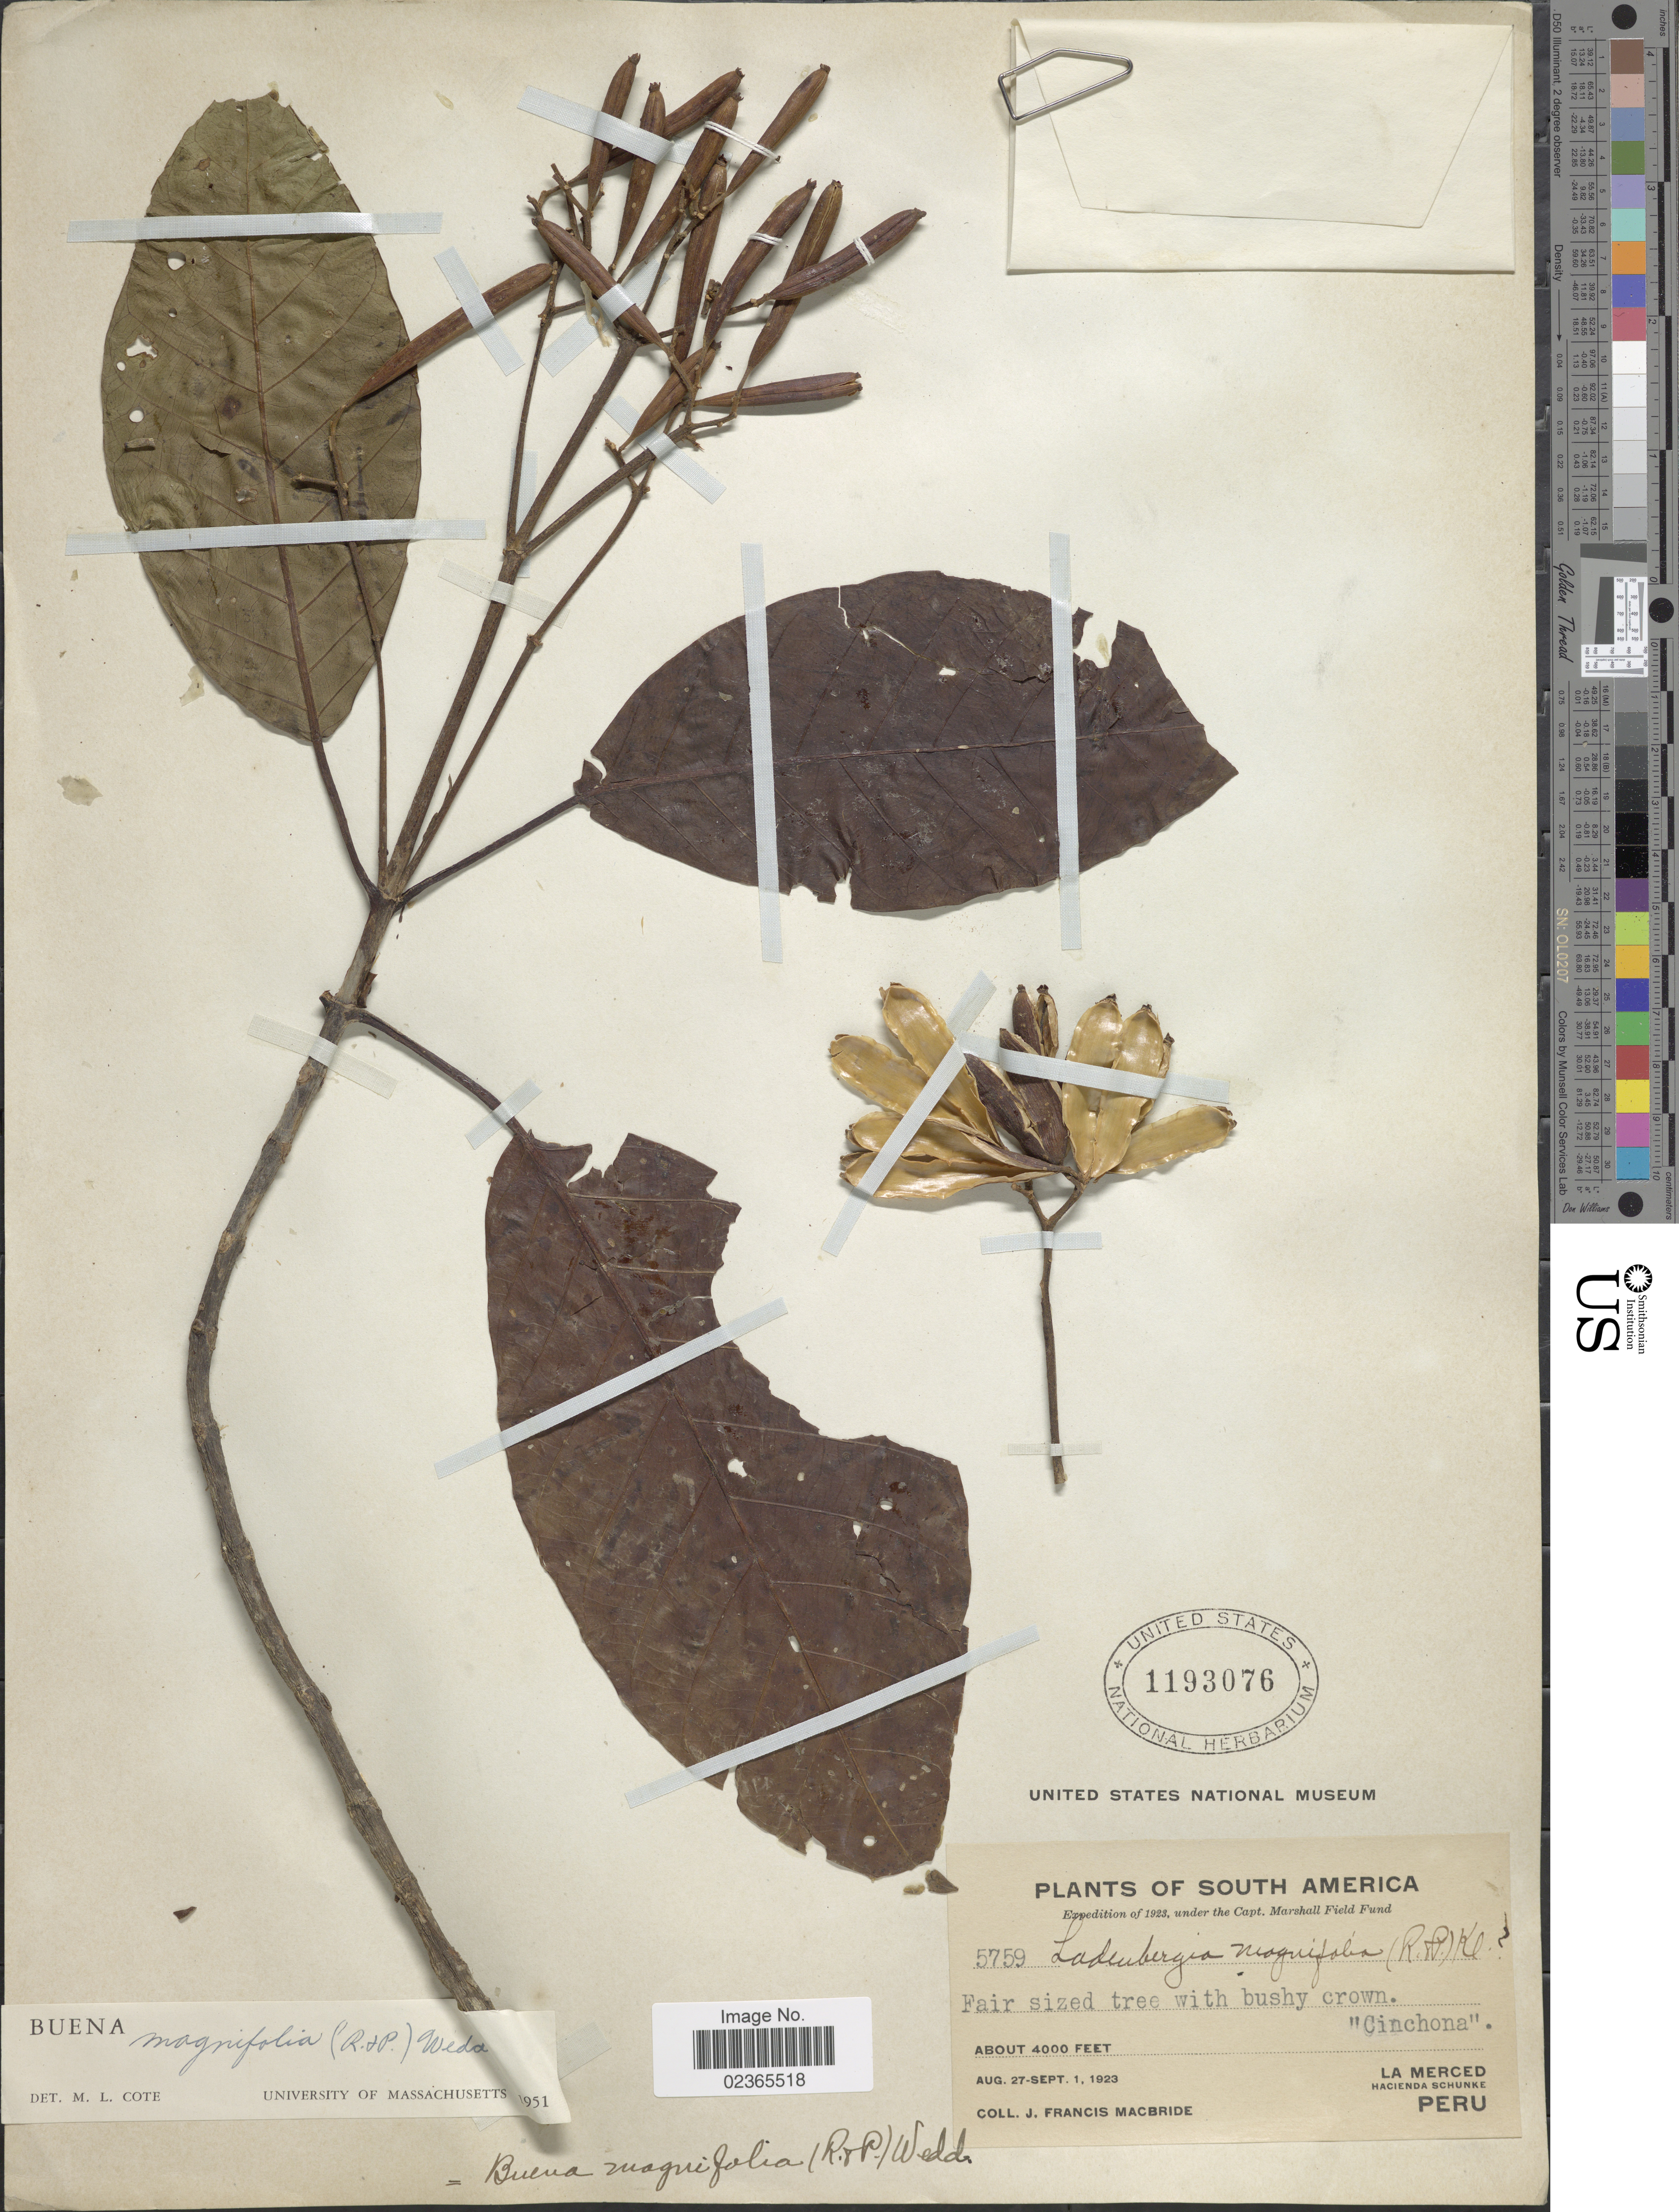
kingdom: Plantae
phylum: Tracheophyta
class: Magnoliopsida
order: Gentianales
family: Rubiaceae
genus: Ladenbergia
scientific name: Ladenbergia oblongifolia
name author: (Mutis) L. Andersson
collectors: J. F. Macbride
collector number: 5759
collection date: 1923-08-27/1923-09-01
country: Peru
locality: La Merced, Hacienda Schunke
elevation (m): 1219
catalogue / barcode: US 1193076